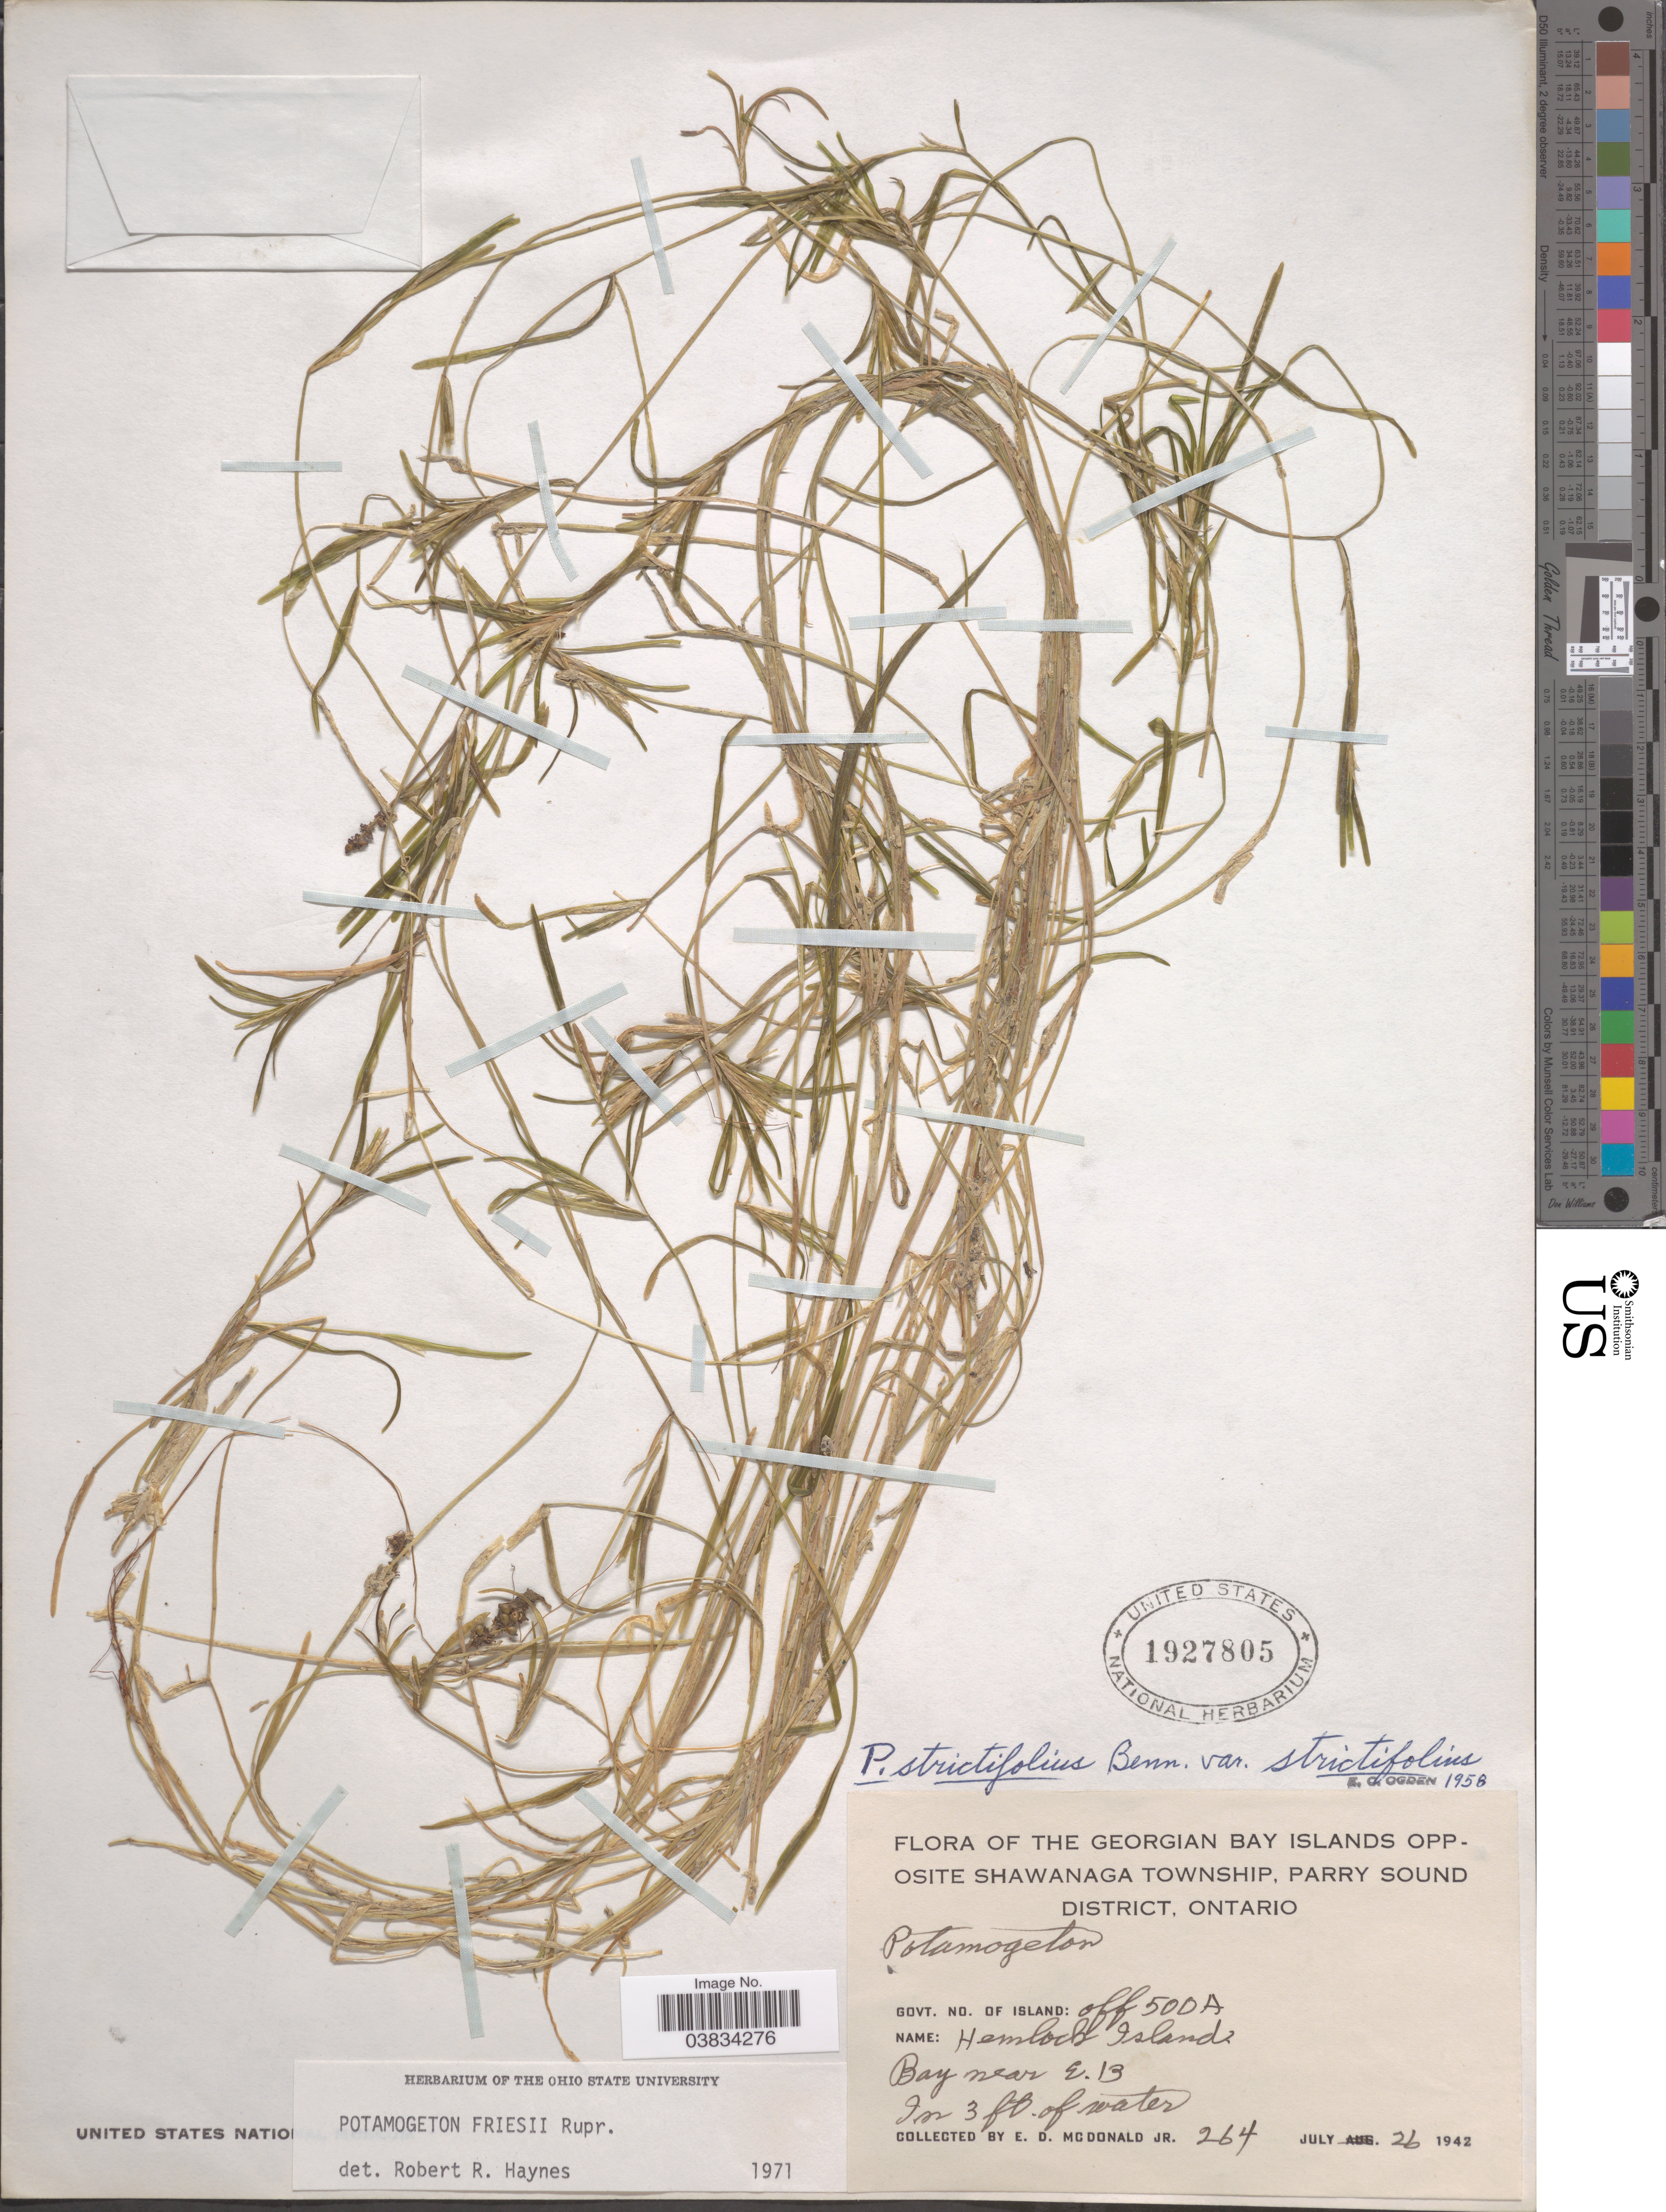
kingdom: Plantae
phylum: Tracheophyta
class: Liliopsida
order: Alismatales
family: Potamogetonaceae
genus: Potamogeton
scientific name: Potamogeton friesii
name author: Rupr.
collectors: E. D. McDonald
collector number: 264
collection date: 1942-07-26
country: Canada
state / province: Ontario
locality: The Georgian Bay Islands Opposite Shawanaga Township, Parry Sound District. Govt. No. of Island: off 500 A. Hemlock Island. Bay near E13.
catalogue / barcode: US 1927805